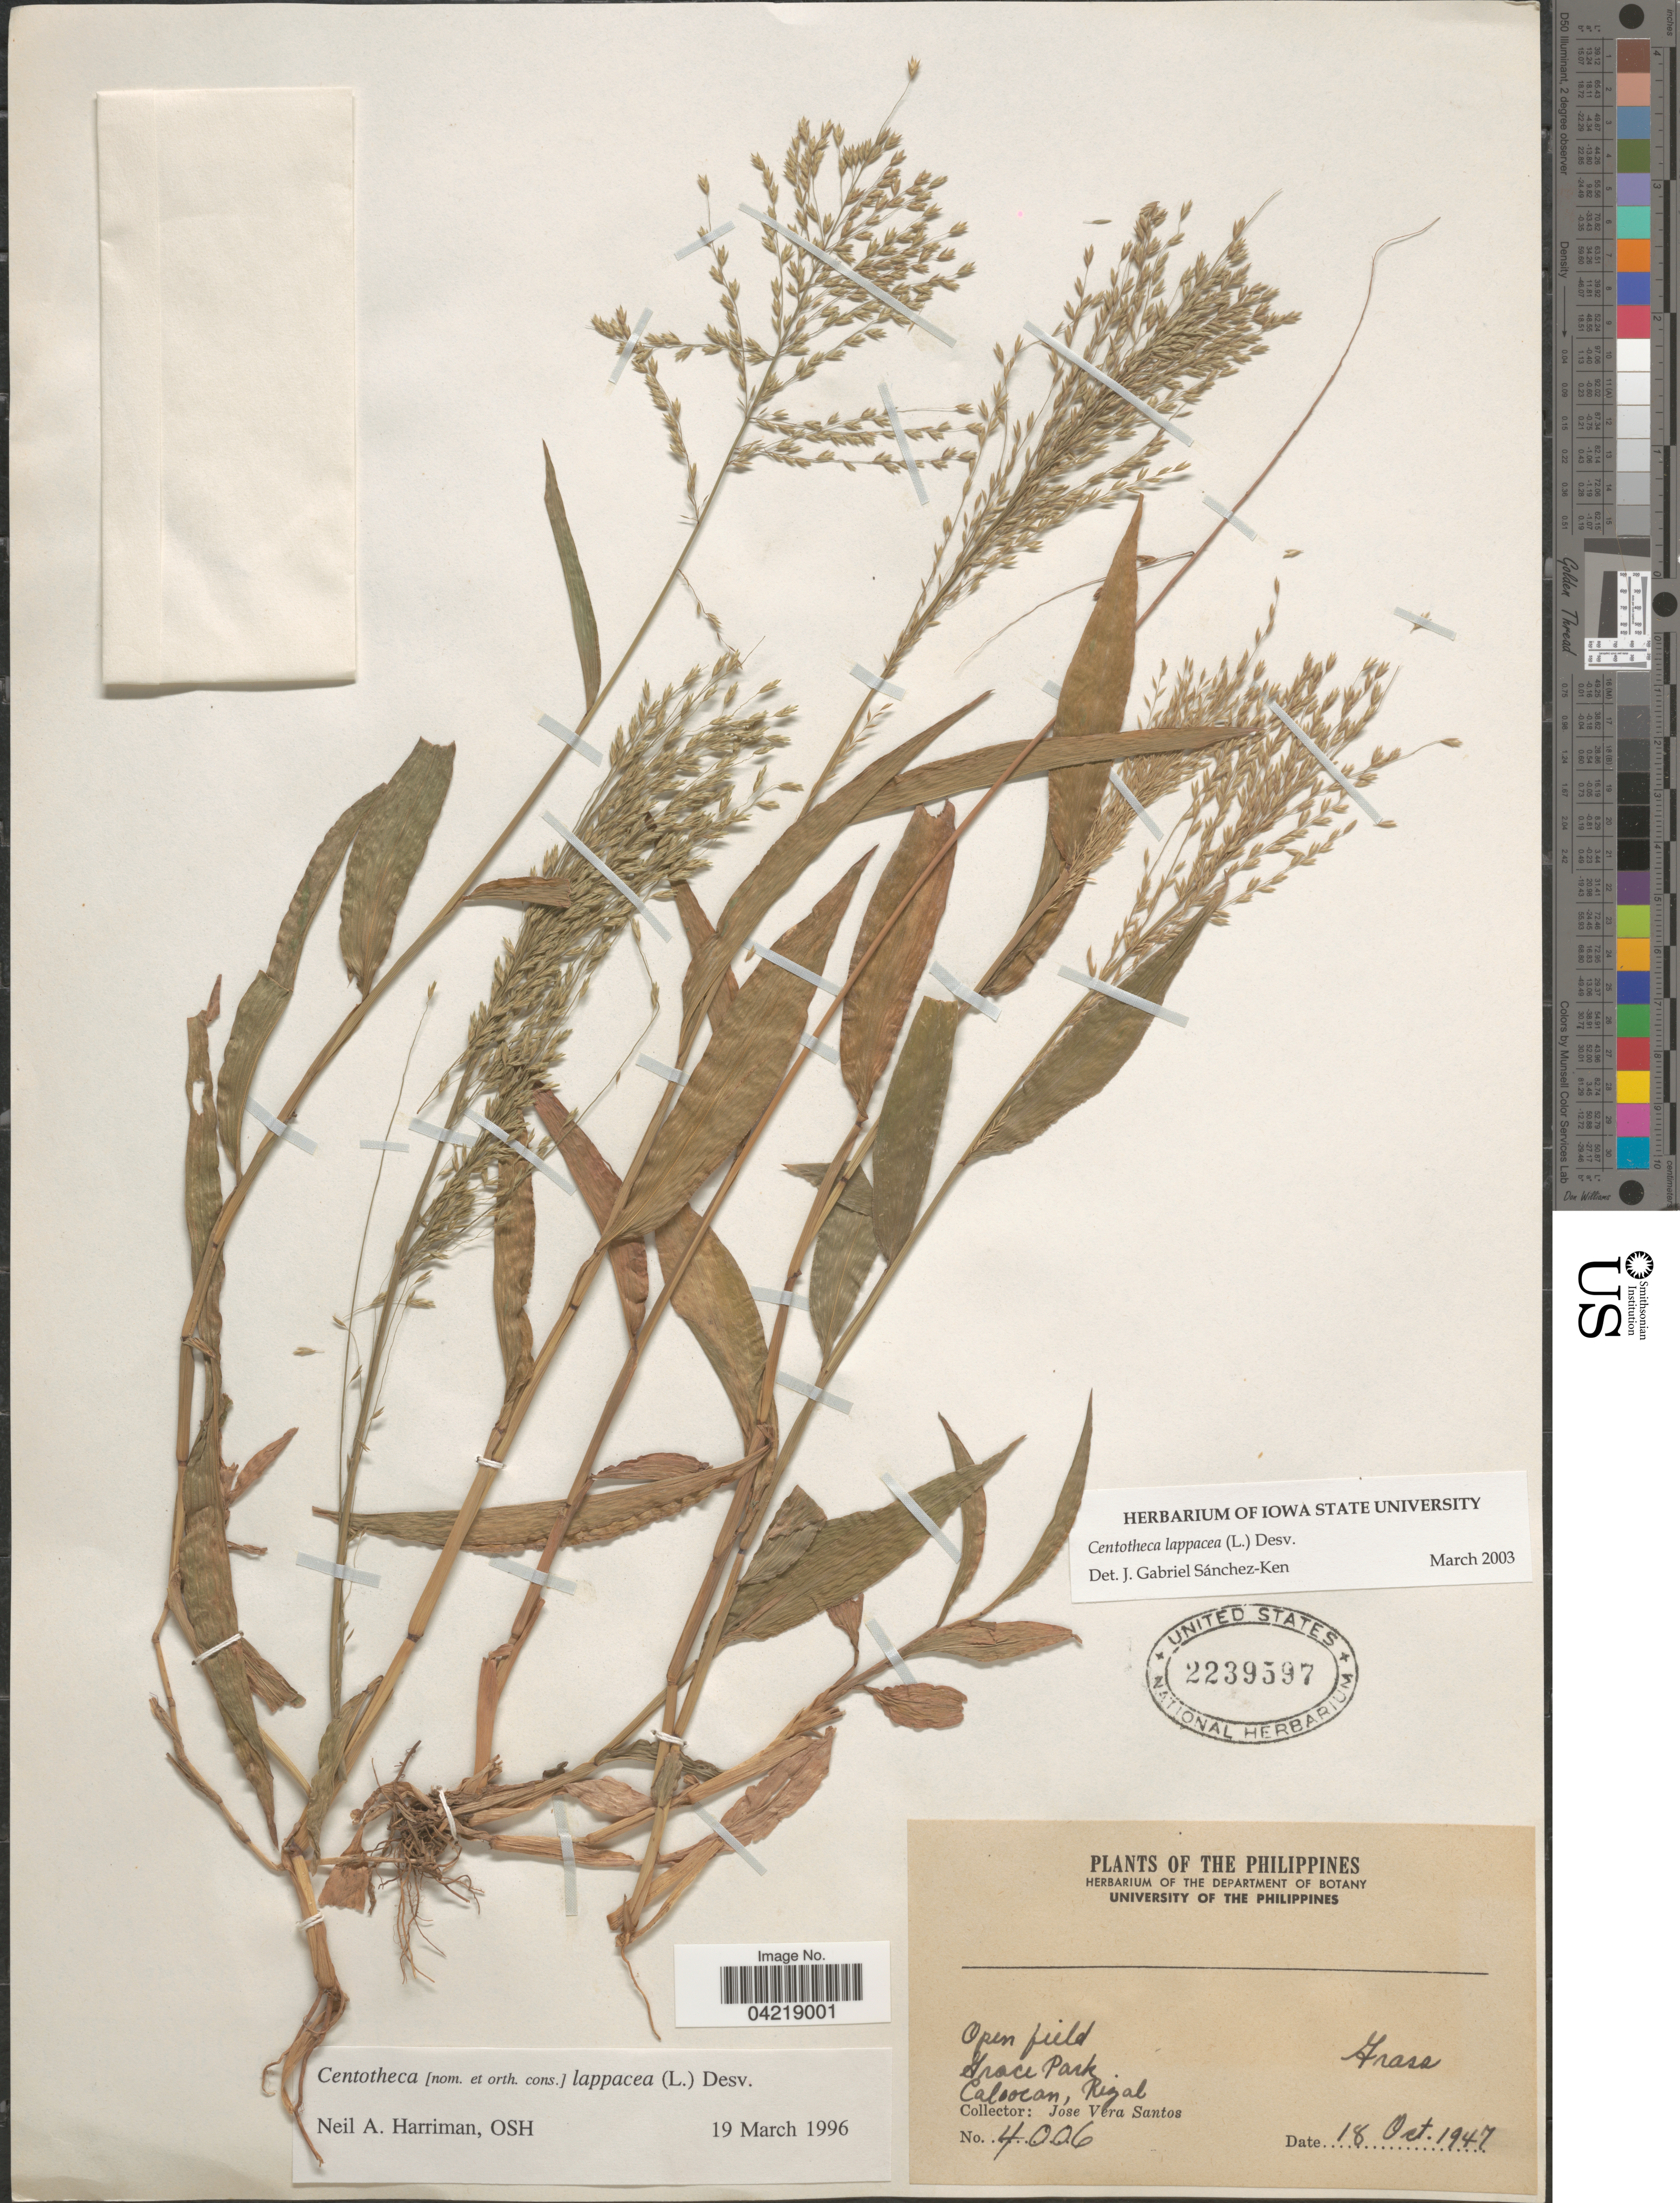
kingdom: Plantae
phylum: Tracheophyta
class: Liliopsida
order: Poales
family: Poaceae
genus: Centotheca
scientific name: Centotheca lappacea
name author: (L.) Desv.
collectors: J. Santos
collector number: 4006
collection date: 1947-10-18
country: Philippines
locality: Open field. Grace Park. Caloocan, Rizal.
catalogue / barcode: US 2239597